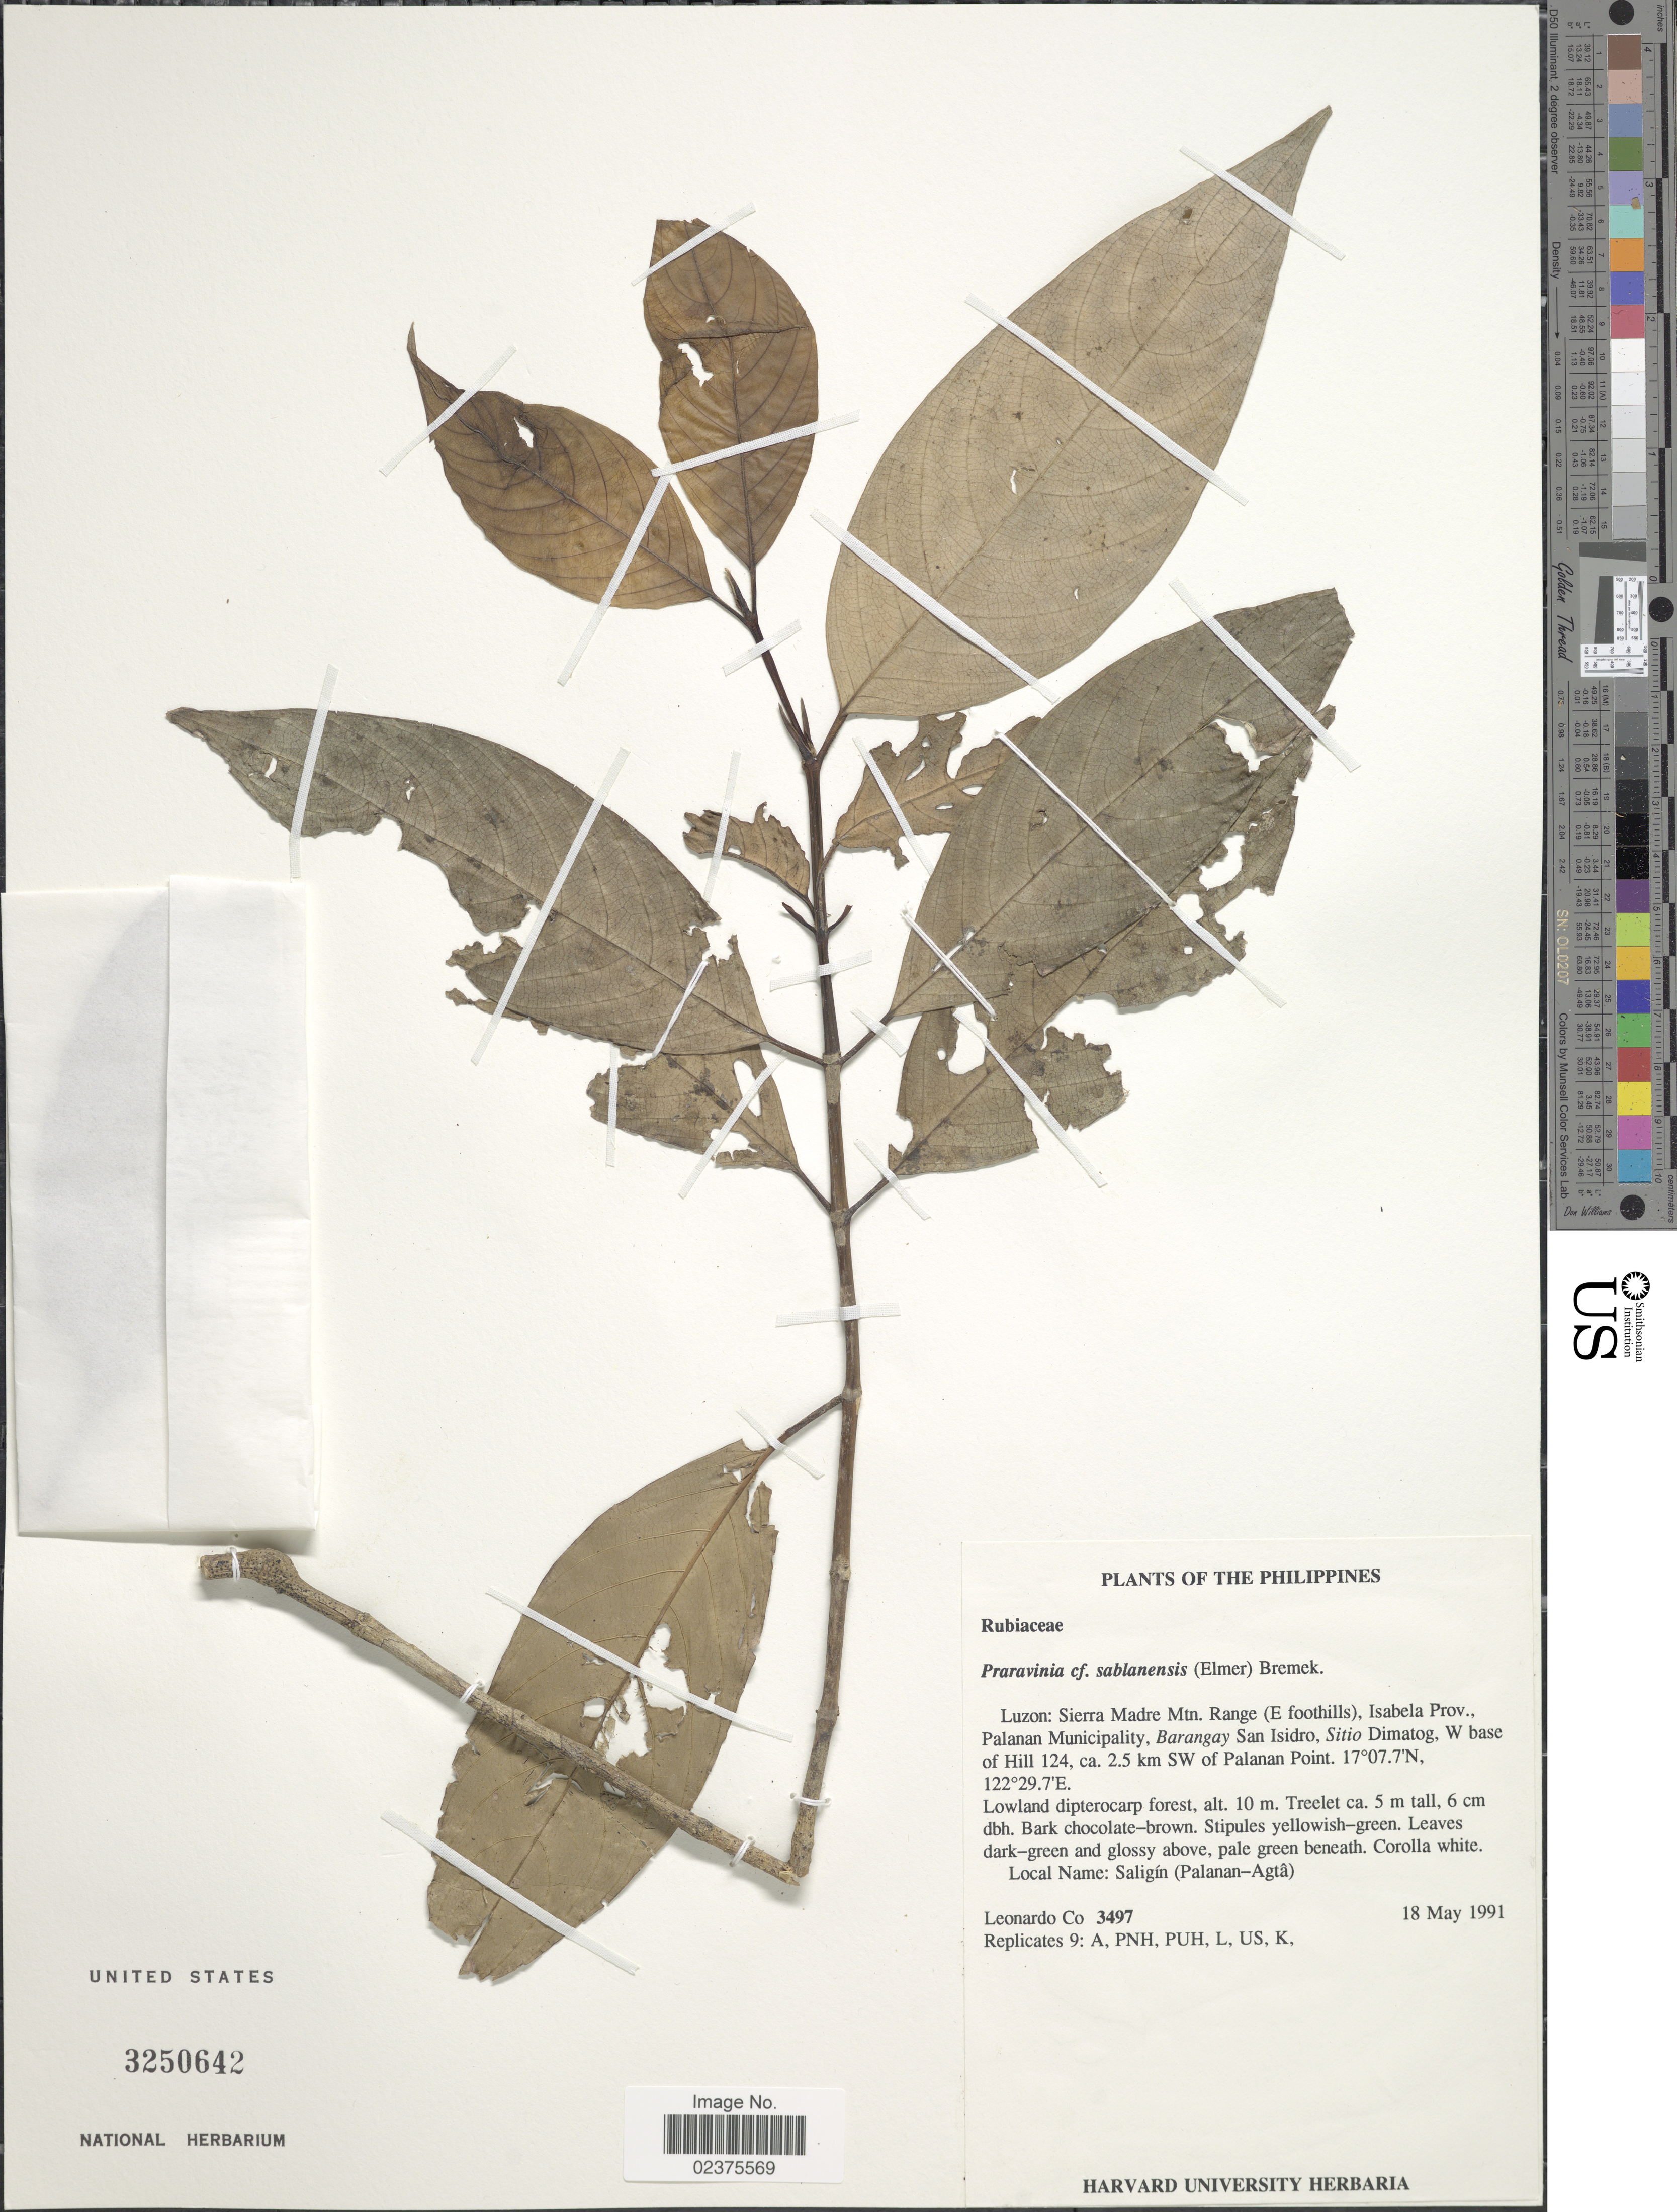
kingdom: Plantae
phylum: Tracheophyta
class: Magnoliopsida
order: Gentianales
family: Rubiaceae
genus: Praravinia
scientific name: Praravinia sp.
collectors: L. Co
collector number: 3497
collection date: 1991-05-18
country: Philippines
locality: Luzon: Sierra Madre Mtn. Range (E foothills), Isabela Prov., Palanan Municipality, Barangay San Isidro, Sitio Dimatog, W base of Hill 124, ca 2.5 km SW of Palanan Point. Lowland dipterocarp forest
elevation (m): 10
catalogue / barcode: US 3250642